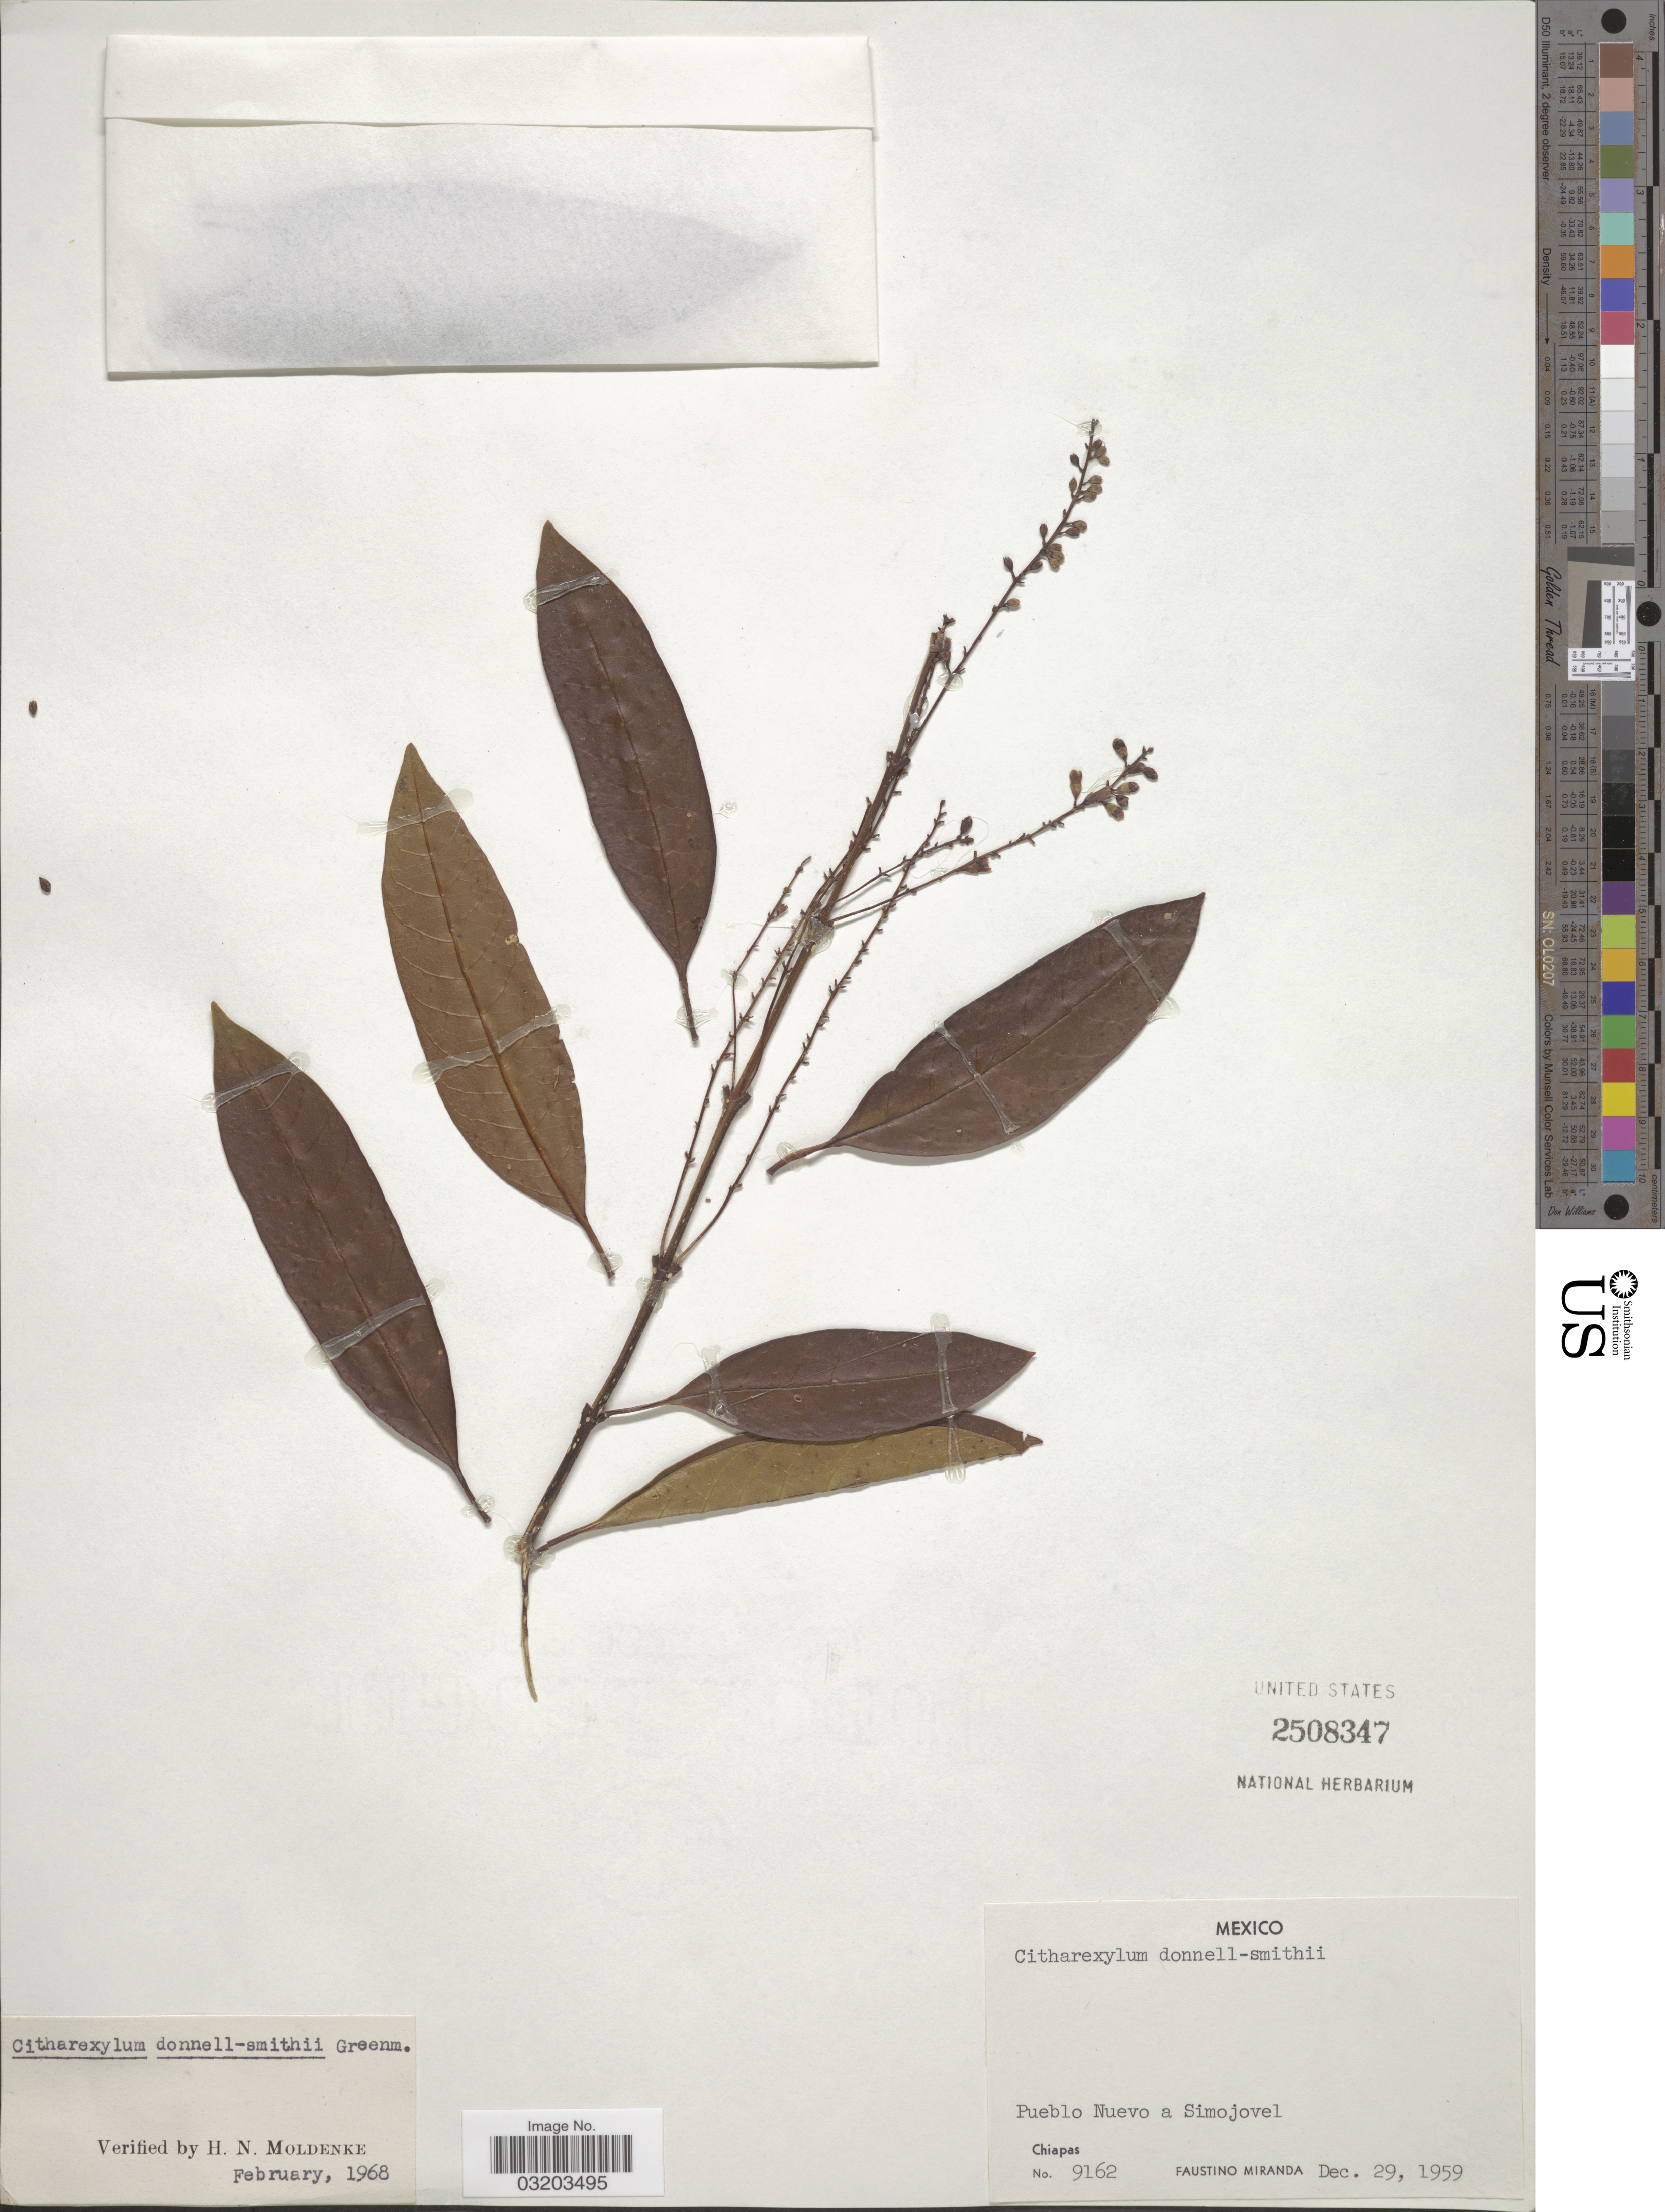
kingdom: Plantae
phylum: Tracheophyta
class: Magnoliopsida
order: Lamiales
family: Verbenaceae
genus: Citharexylum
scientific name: Citharexylum donnell-smithii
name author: Greenm.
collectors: F. Miranda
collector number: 9162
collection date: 1959-12-29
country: Mexico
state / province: Chiapas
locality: Pueblo Nuevo a Simojovel.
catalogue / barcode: US 2508347